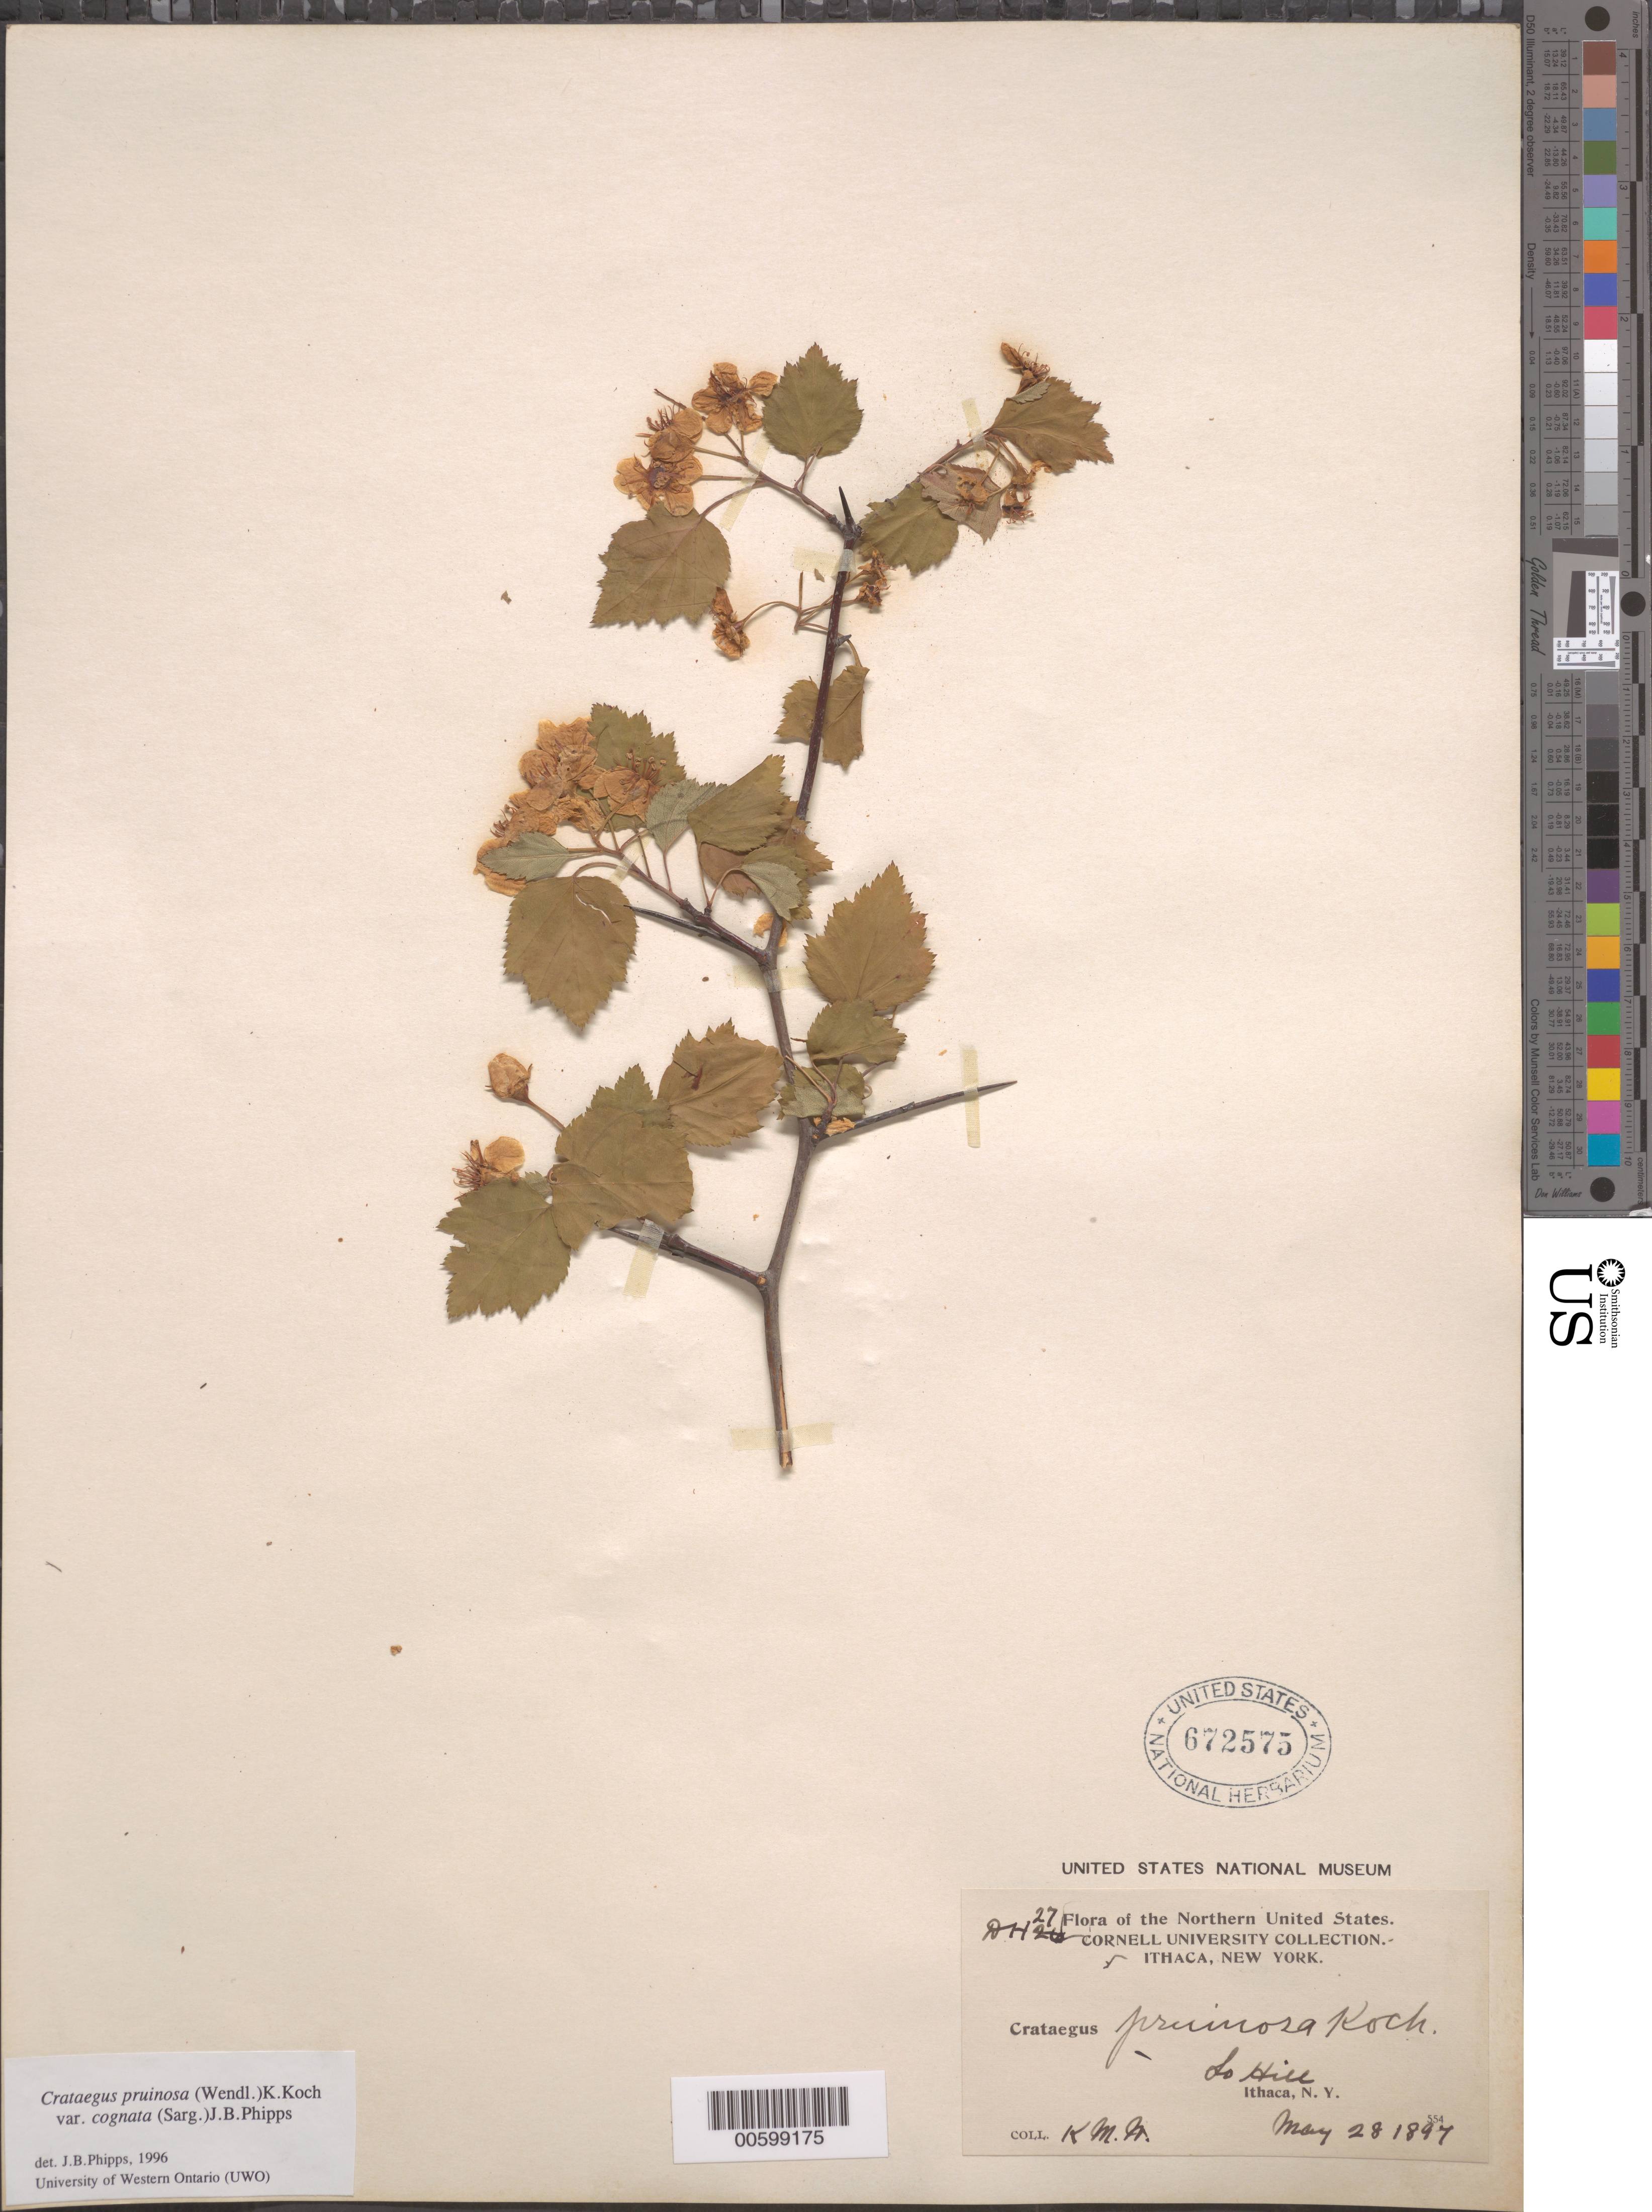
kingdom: Plantae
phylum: Tracheophyta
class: Magnoliopsida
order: Rosales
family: Rosaceae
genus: Crataegus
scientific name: Crataegus pruinosa var. cognata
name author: (Sarg.) J.B. Phipps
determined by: Phipps, James B., (UWO), University of Western Ontario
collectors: K. M. Wiegand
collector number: DH27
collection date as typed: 28 May 1897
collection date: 1897-05-28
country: United States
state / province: New York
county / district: Tompkins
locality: So. Hill, Ithaca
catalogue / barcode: US 672575